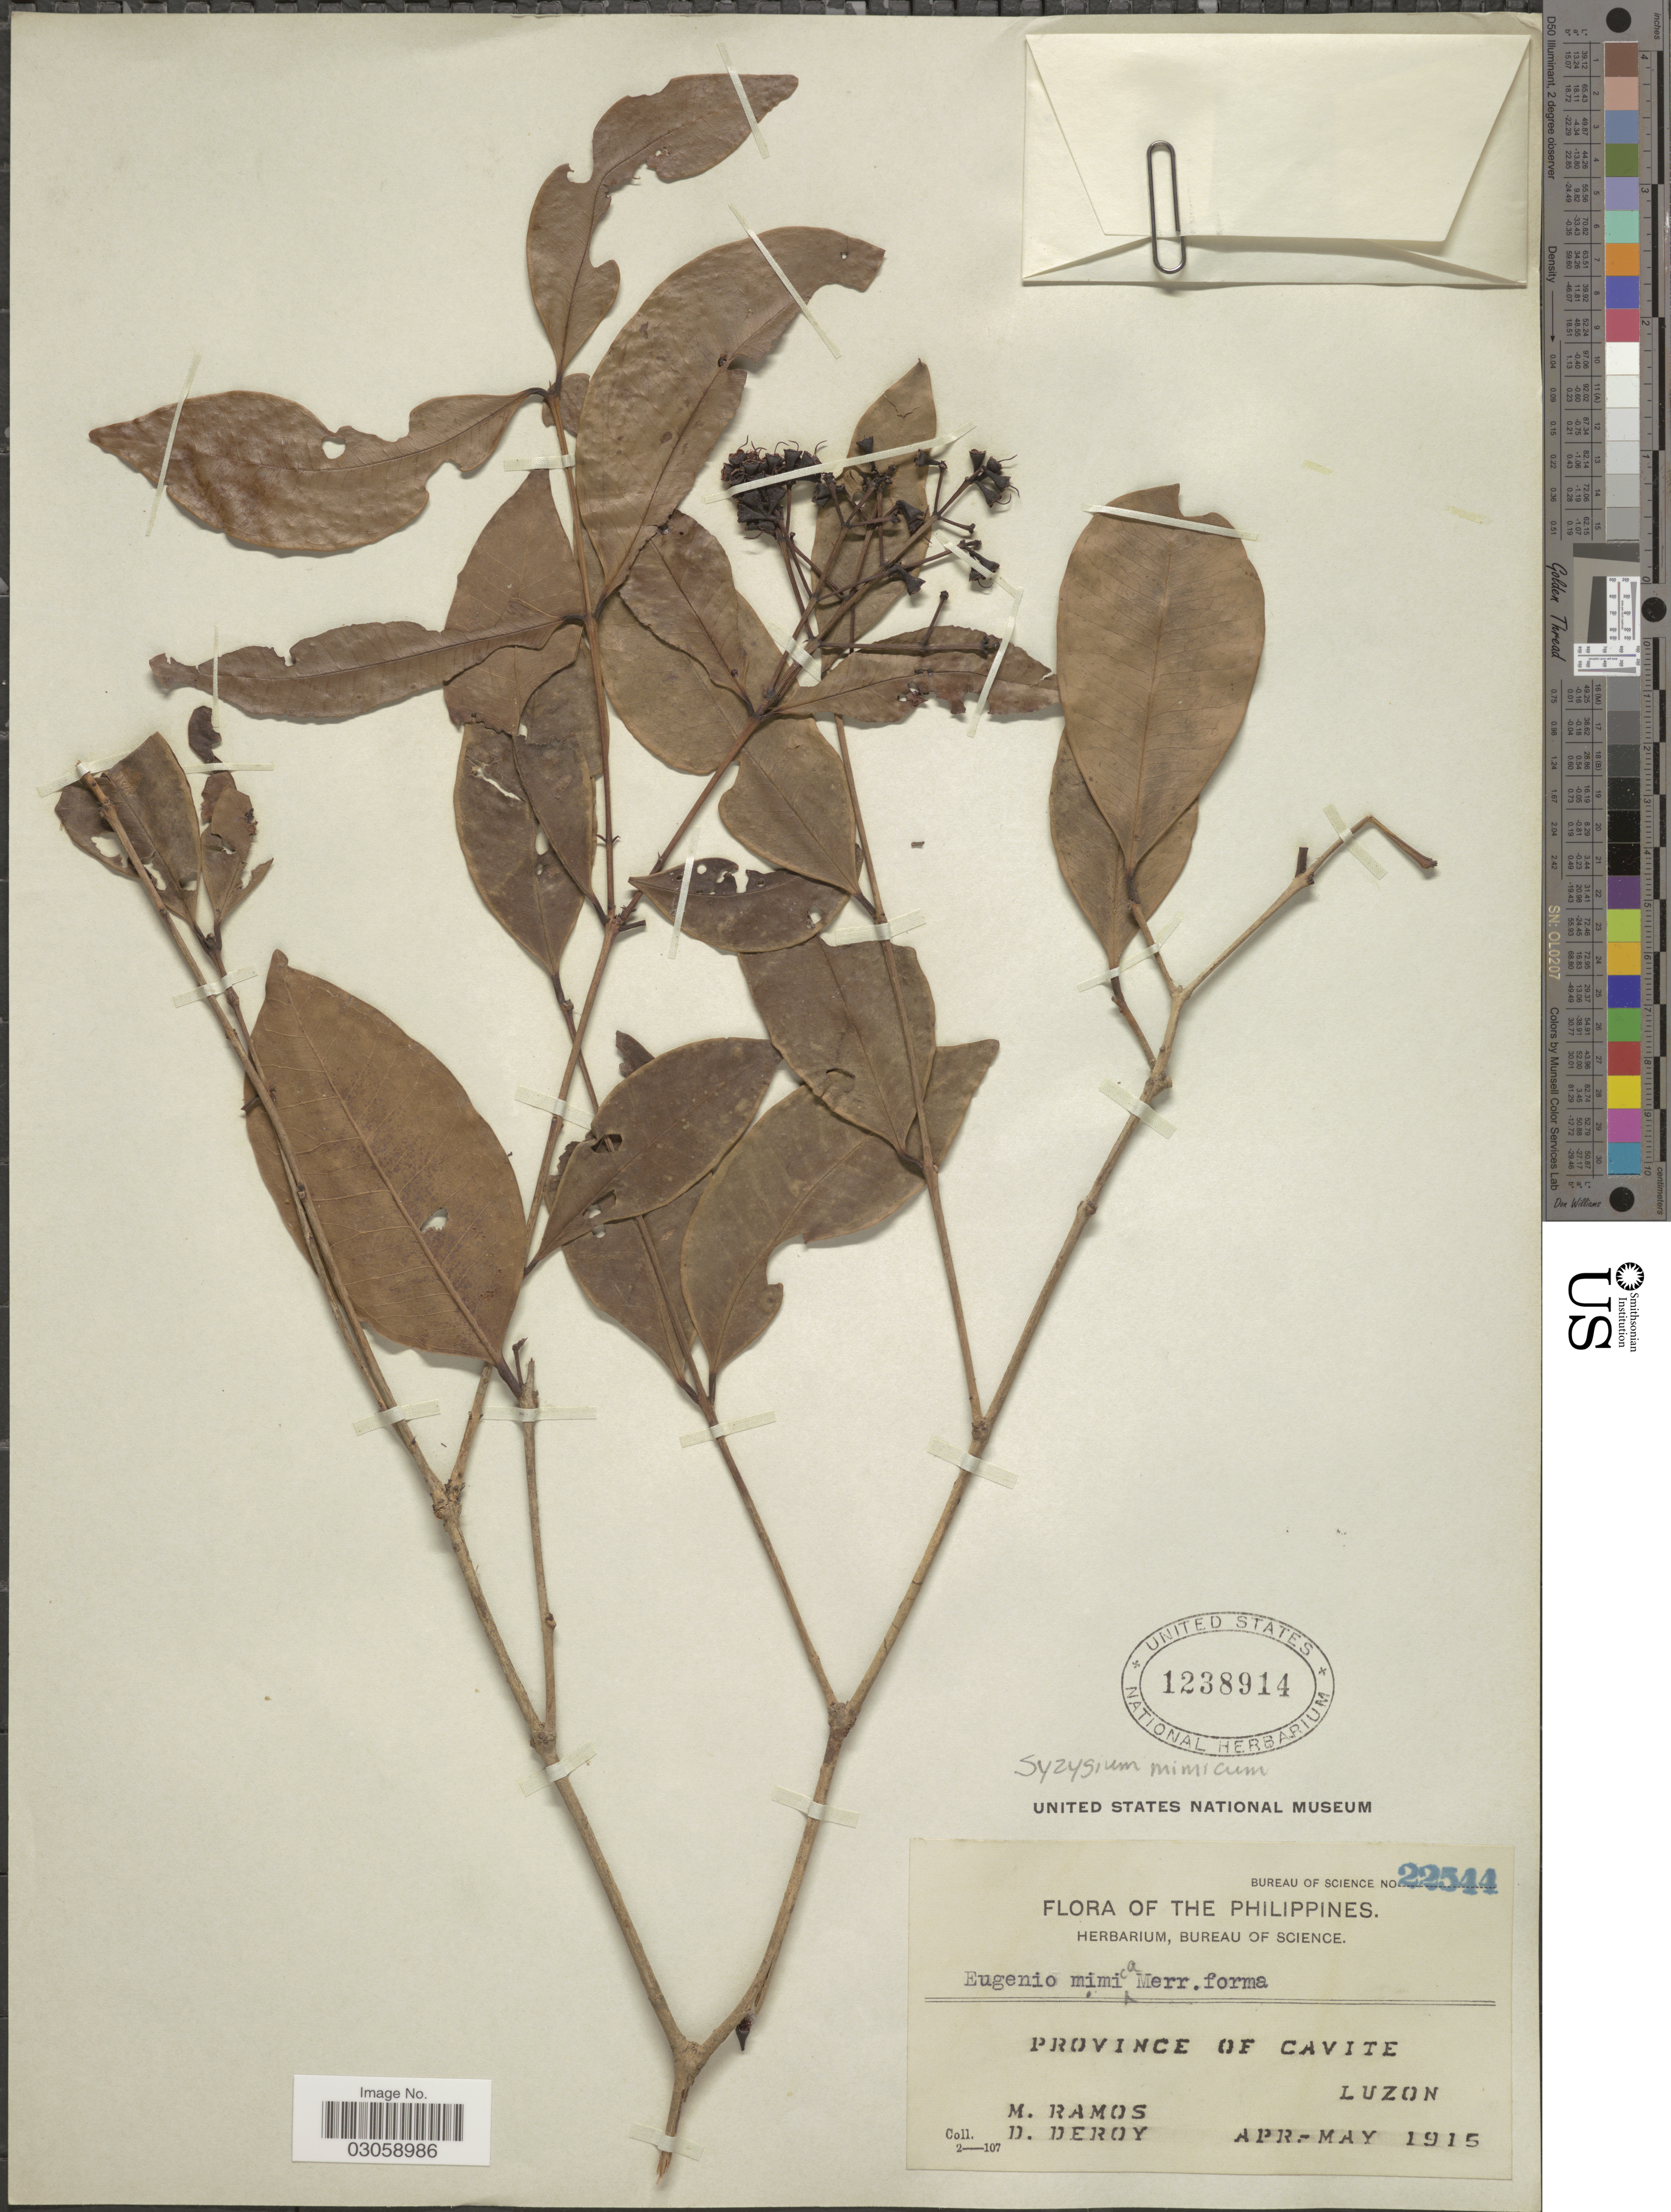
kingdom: Plantae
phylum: Tracheophyta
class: Magnoliopsida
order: Myrtales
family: Myrtaceae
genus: Syzygium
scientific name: Syzygium mimicum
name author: (Merr.) Merr.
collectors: M. Ramos & D. Deroy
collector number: Bureau of science 22544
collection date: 1915-04/1915-05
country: Philippines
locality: Province of Cavite, Luzon.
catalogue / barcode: US 1238914